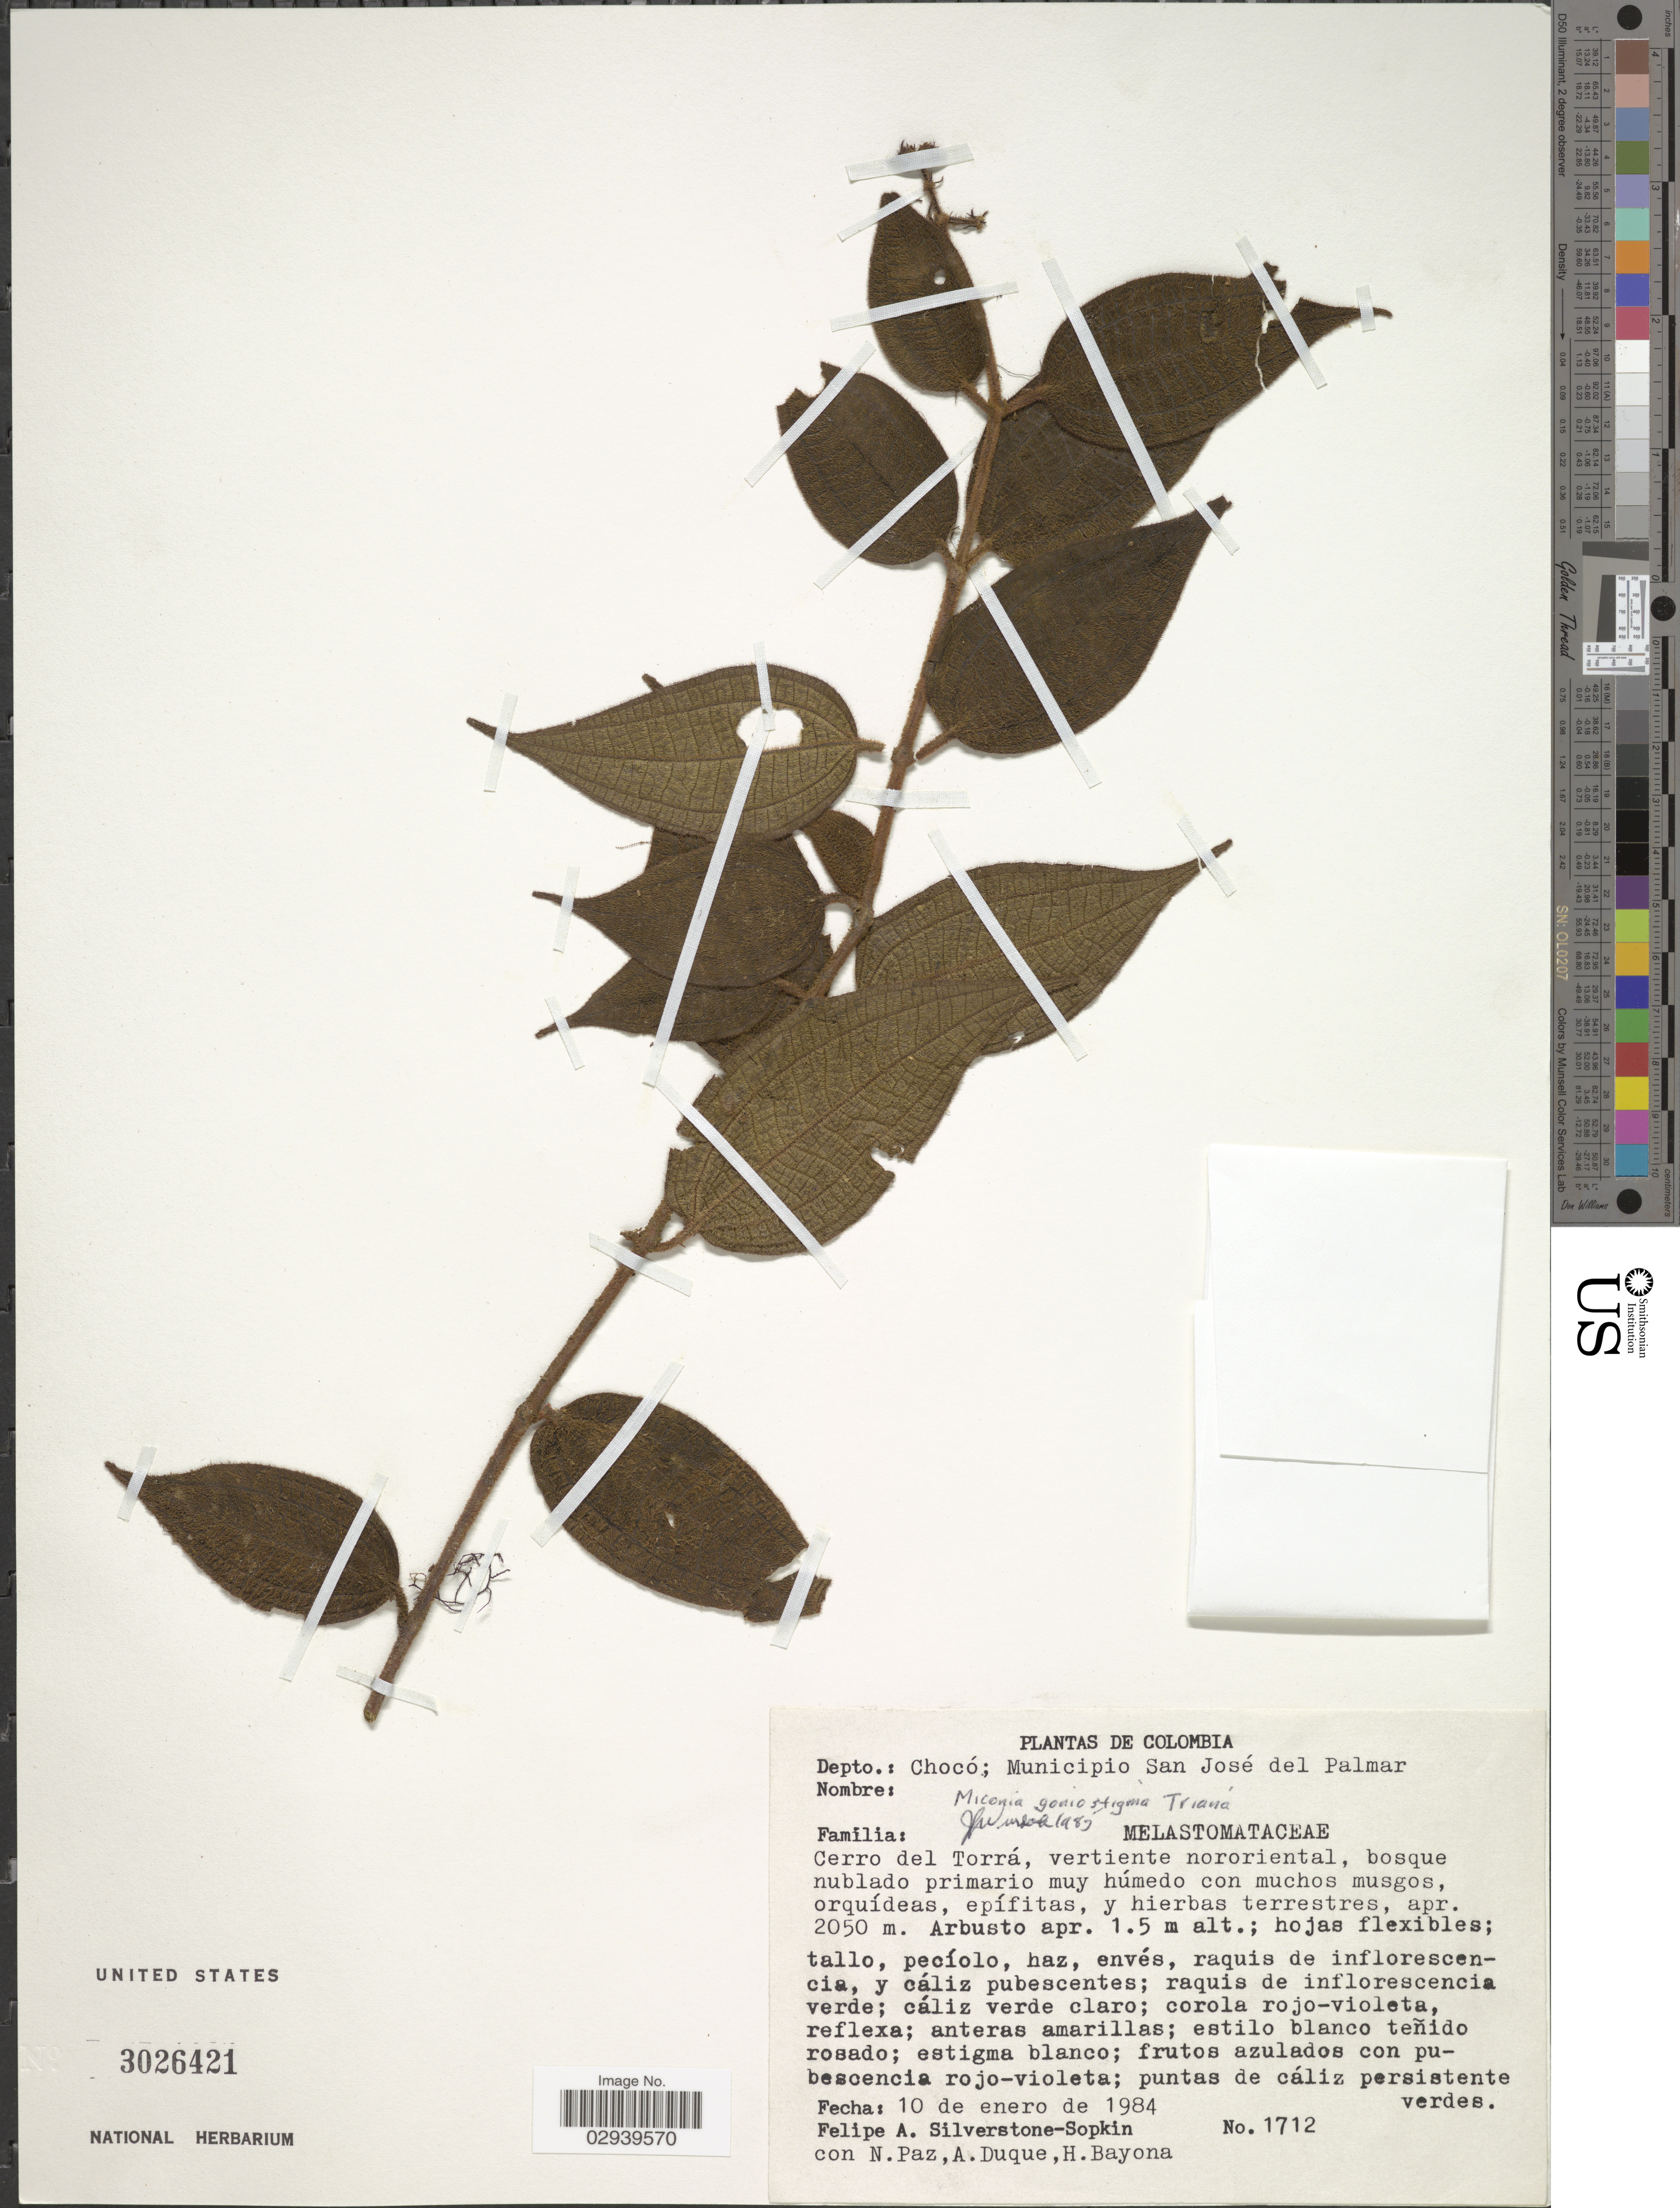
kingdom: Plantae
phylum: Tracheophyta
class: Magnoliopsida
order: Myrtales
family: Melastomataceae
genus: Miconia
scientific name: Miconia goniostigma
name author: Triana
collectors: P. A. Silverstone-Sopkin, N. Paz, A. Duque & H. Bayona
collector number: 1712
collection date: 1984-01-10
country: Colombia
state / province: Chocó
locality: Depto.: Chocó; Municipio San José del Palmar, Cerro del Torrá, vertiente nororiental.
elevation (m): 2050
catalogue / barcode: US 3026421